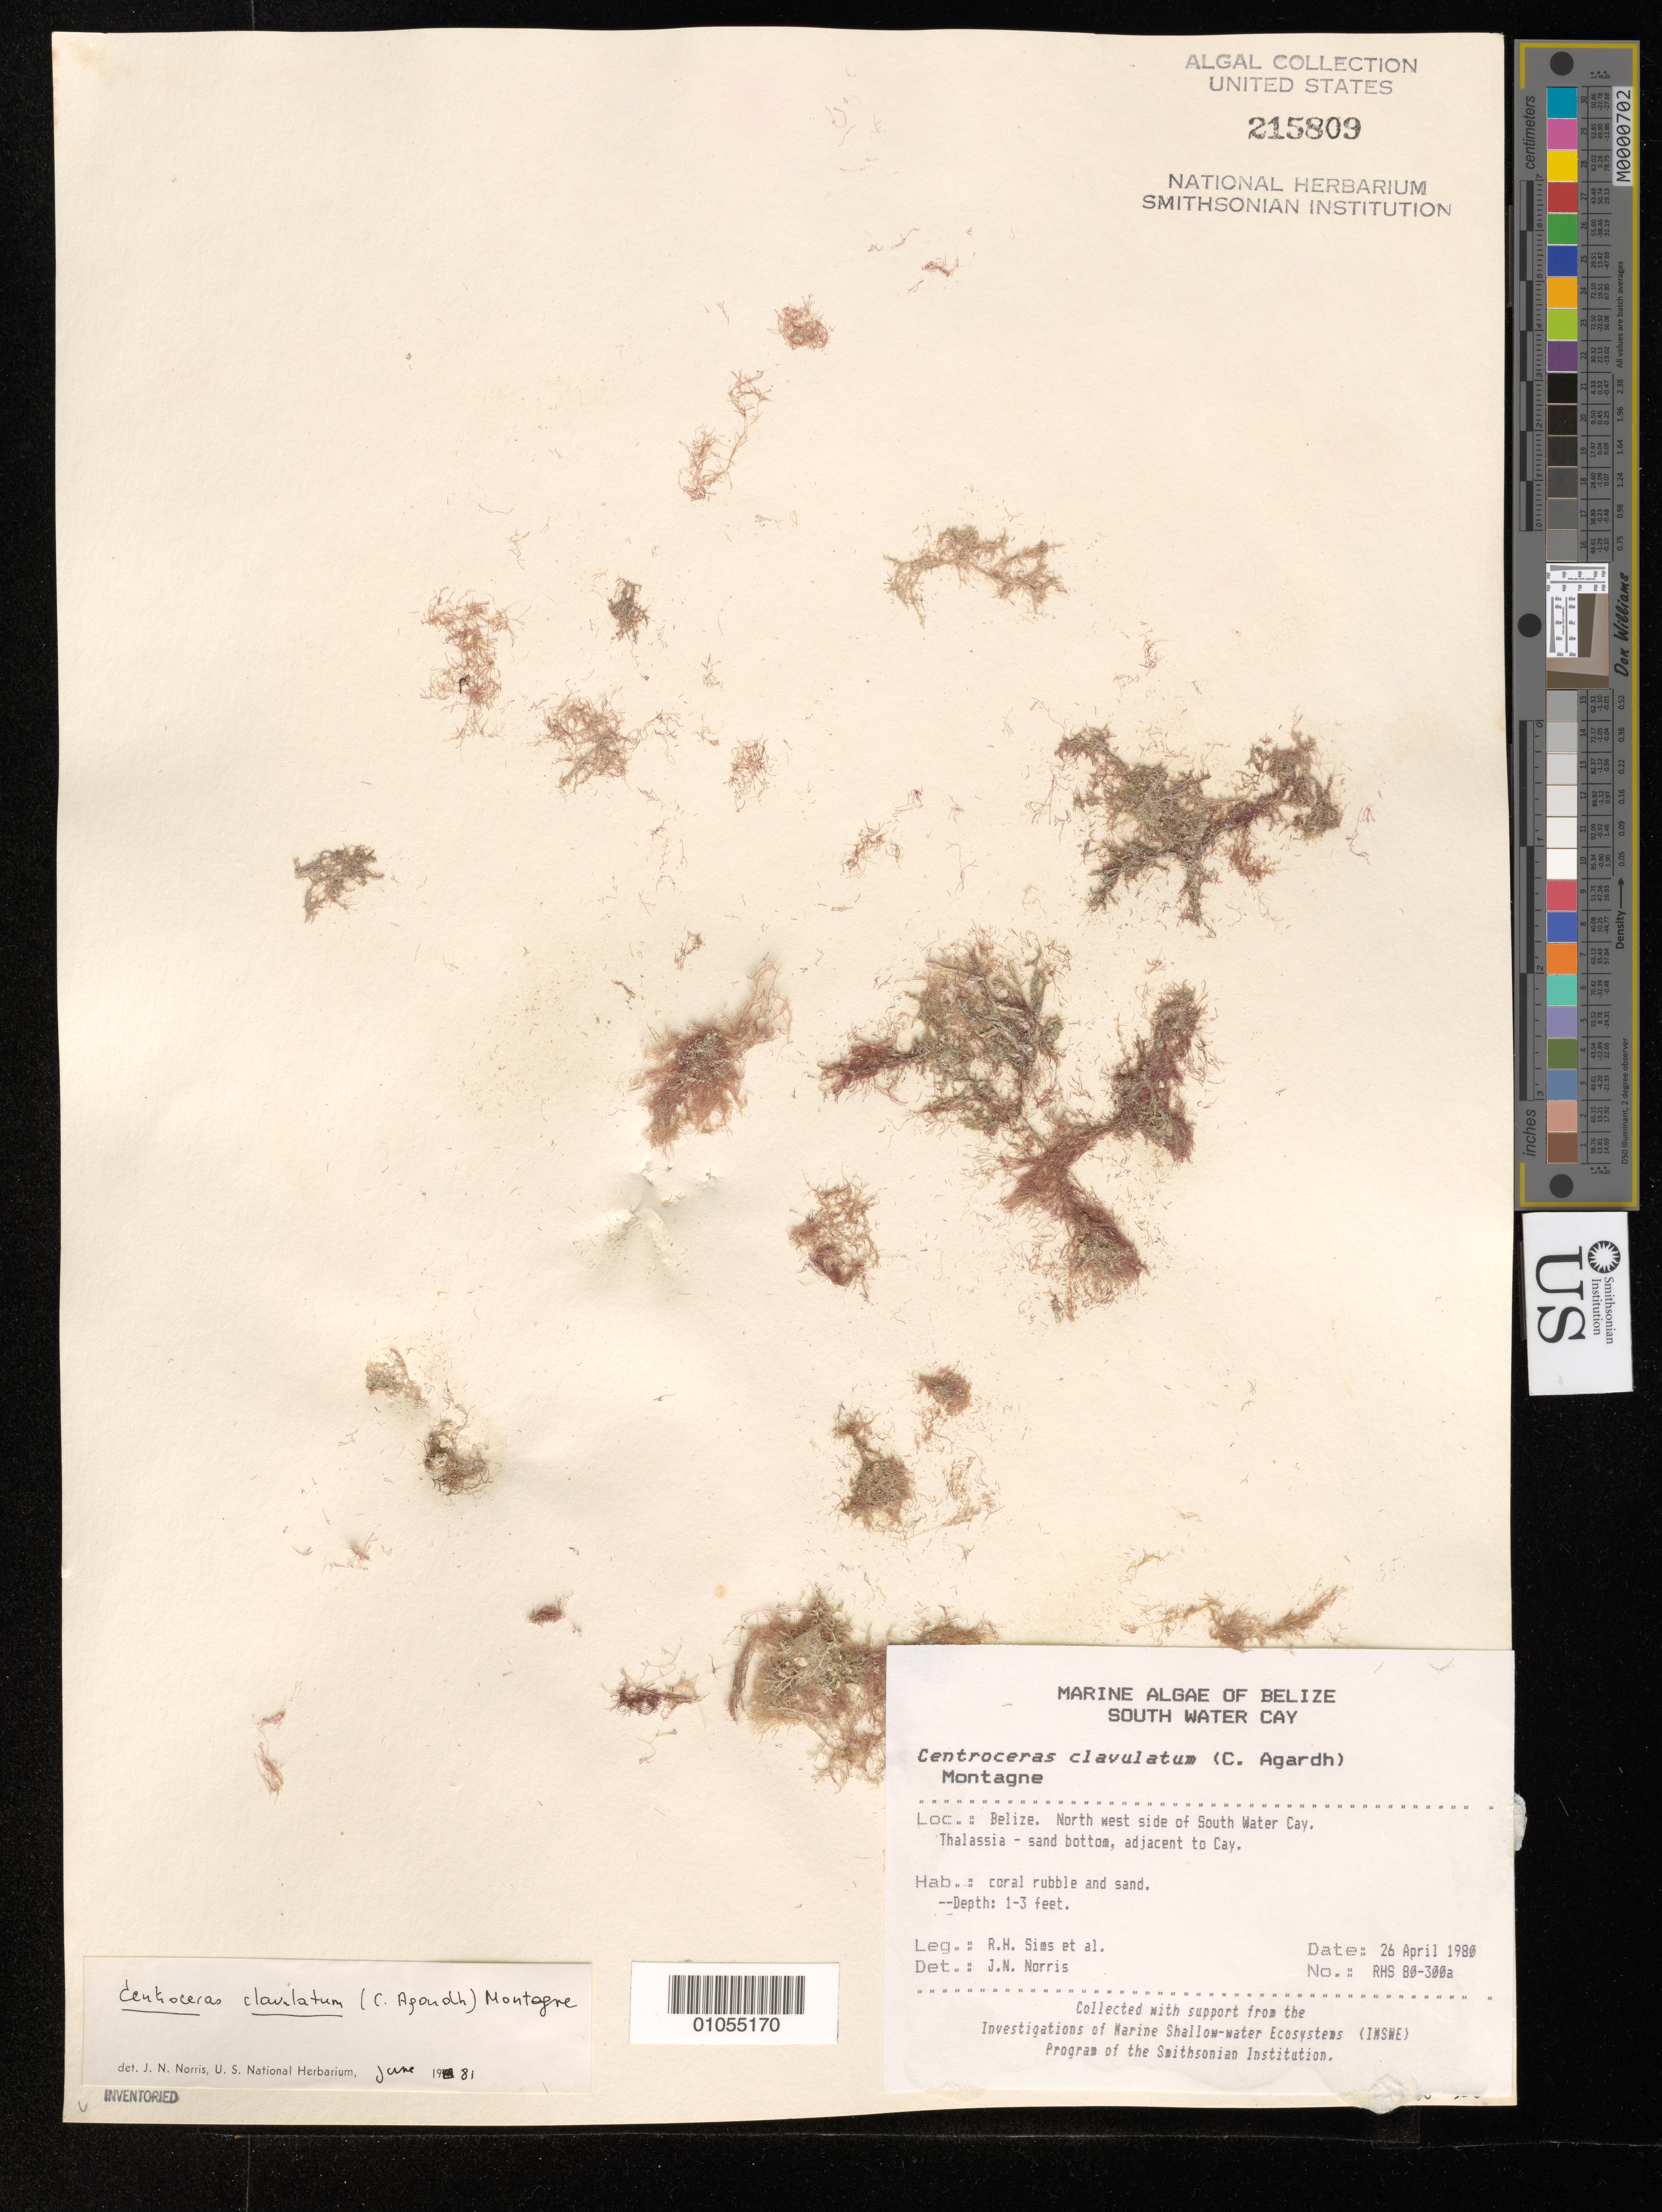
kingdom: Plantae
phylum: Rhodophyta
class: Florideophyceae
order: Ceramiales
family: Ceramiaceae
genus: Centroceras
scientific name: Centroceras clavulatum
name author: (C. Agardh) Mont.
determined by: Norris, James N.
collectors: R. H. Sims & et al.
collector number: RHS 80-300A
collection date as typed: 26 Apr 1980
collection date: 1980-04-26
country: Belize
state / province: Stann Creek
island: South Water Cay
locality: Northwest side of South Water Cay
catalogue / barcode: US 215809